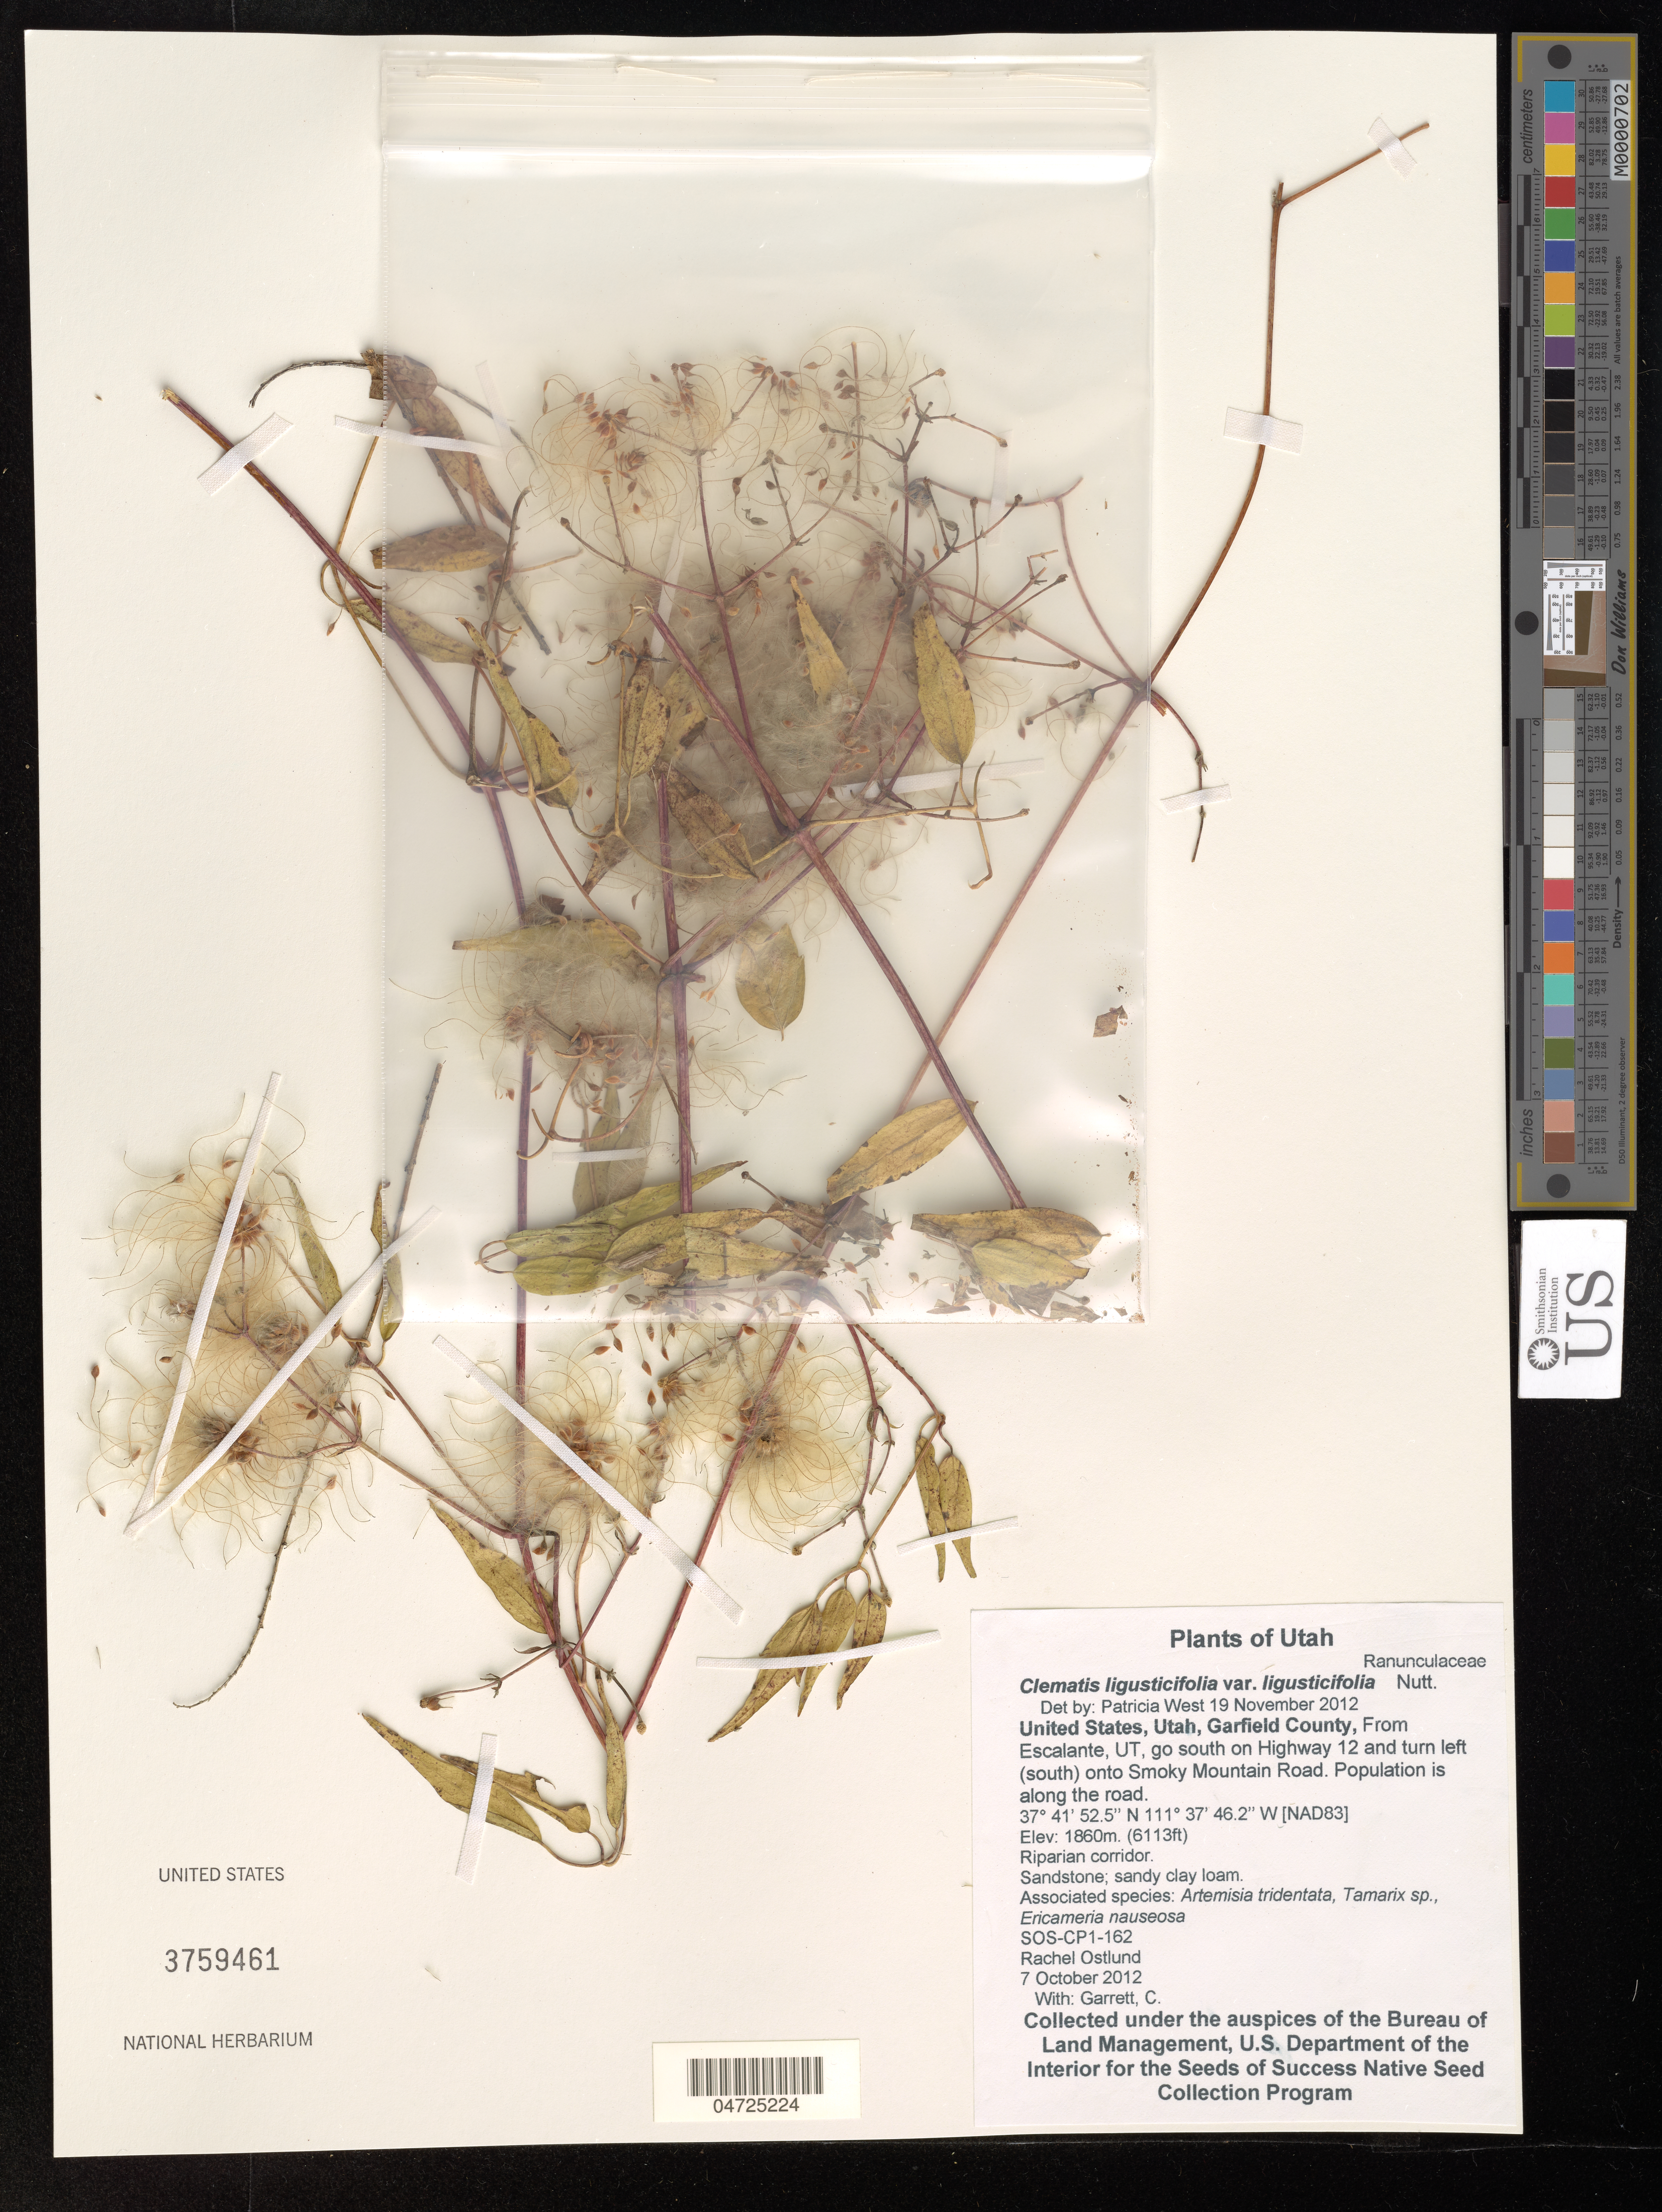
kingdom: Plantae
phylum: Tracheophyta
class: Magnoliopsida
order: Ranunculales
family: Ranunculaceae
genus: Clematis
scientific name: Clematis ligusticifolia var. ligusticifolia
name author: Nutt.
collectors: R. Ostlund & C. Garrett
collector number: SOS-CP1-162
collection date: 2012-10-07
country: United States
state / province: Utah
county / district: Garfield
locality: Garfield County, From Escalante, UT, go south on Highway 12 and turn left (south) onto Smoky Mountain Road. [NAD83].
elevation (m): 1860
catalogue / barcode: US 3759461